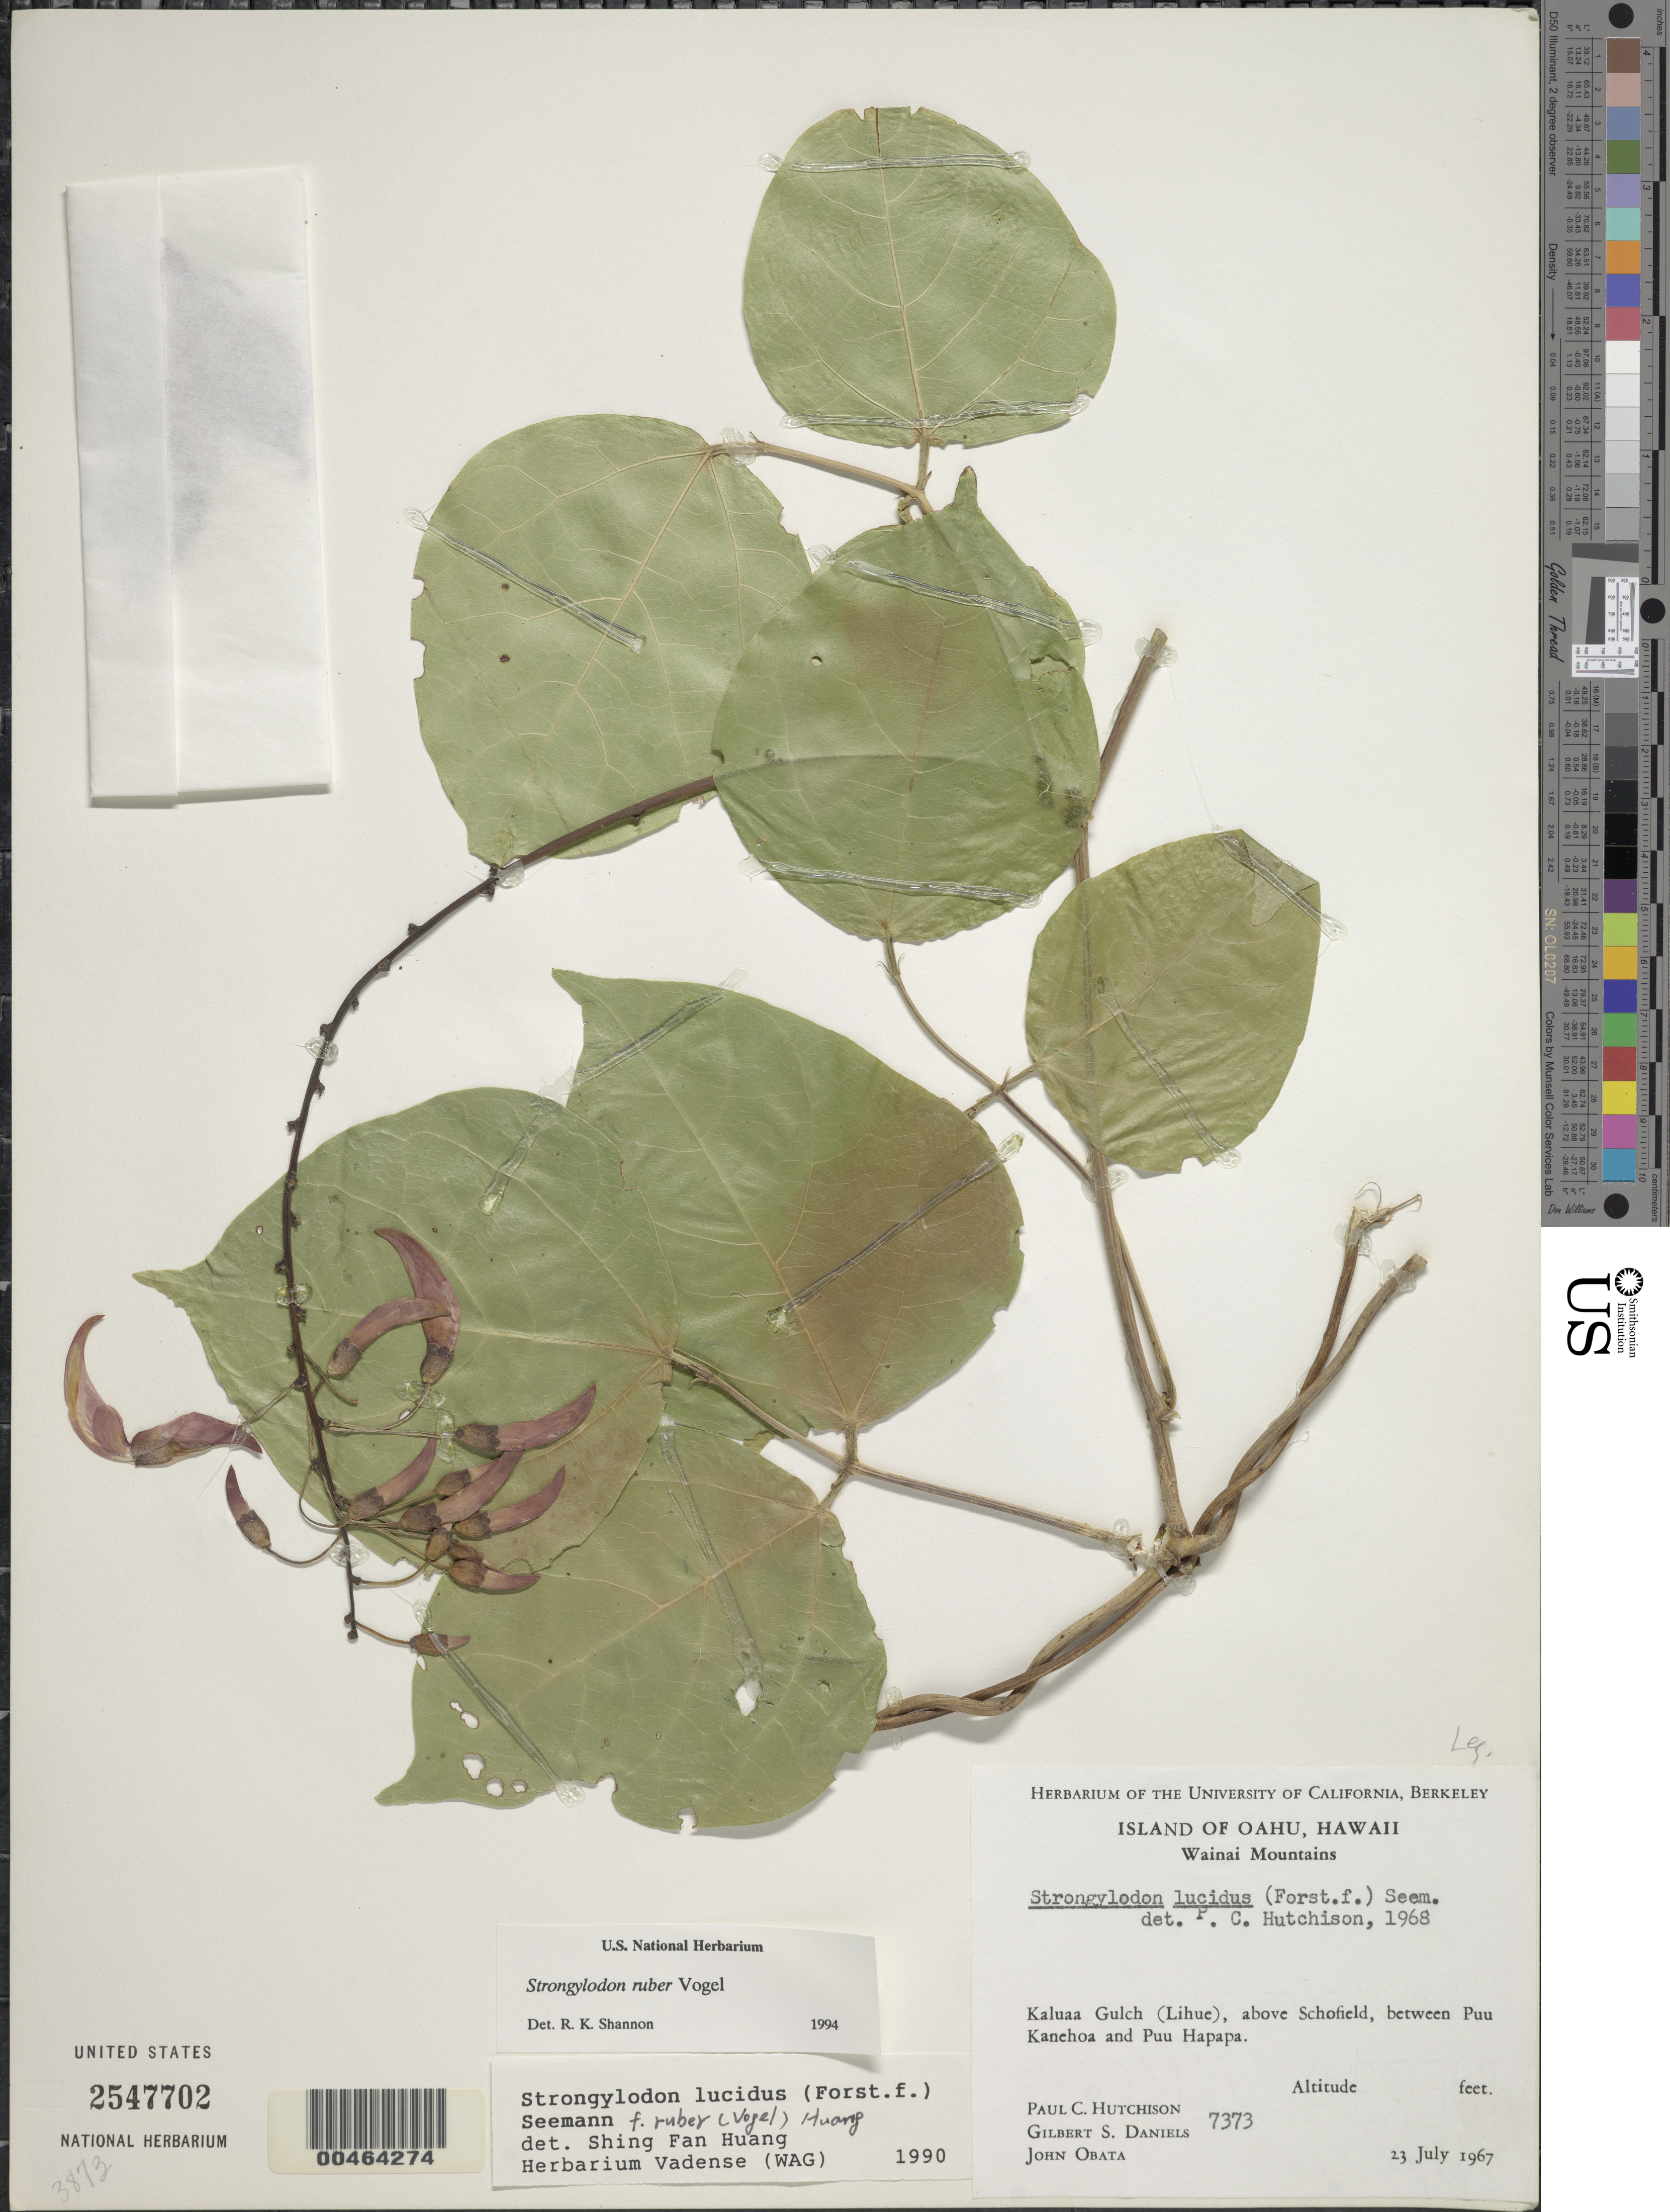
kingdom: Plantae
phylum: Tracheophyta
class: Magnoliopsida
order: Fabales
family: Fabaceae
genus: Strongylodon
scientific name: Strongylodon ruber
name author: Vogel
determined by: Shannon, R. K., (UNITED STATES)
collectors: P. C. Hutchison, G. S. Daniels & J. Obata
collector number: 7373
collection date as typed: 23 Jul 1967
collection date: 1967-07-23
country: United States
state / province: Hawaii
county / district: Honolulu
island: Oahu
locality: Wainai Mountains, Kaluaa Gulch (Lihue), above Schofield, between Puu Kanehoa and Puu Hapapa.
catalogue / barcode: US 2547702